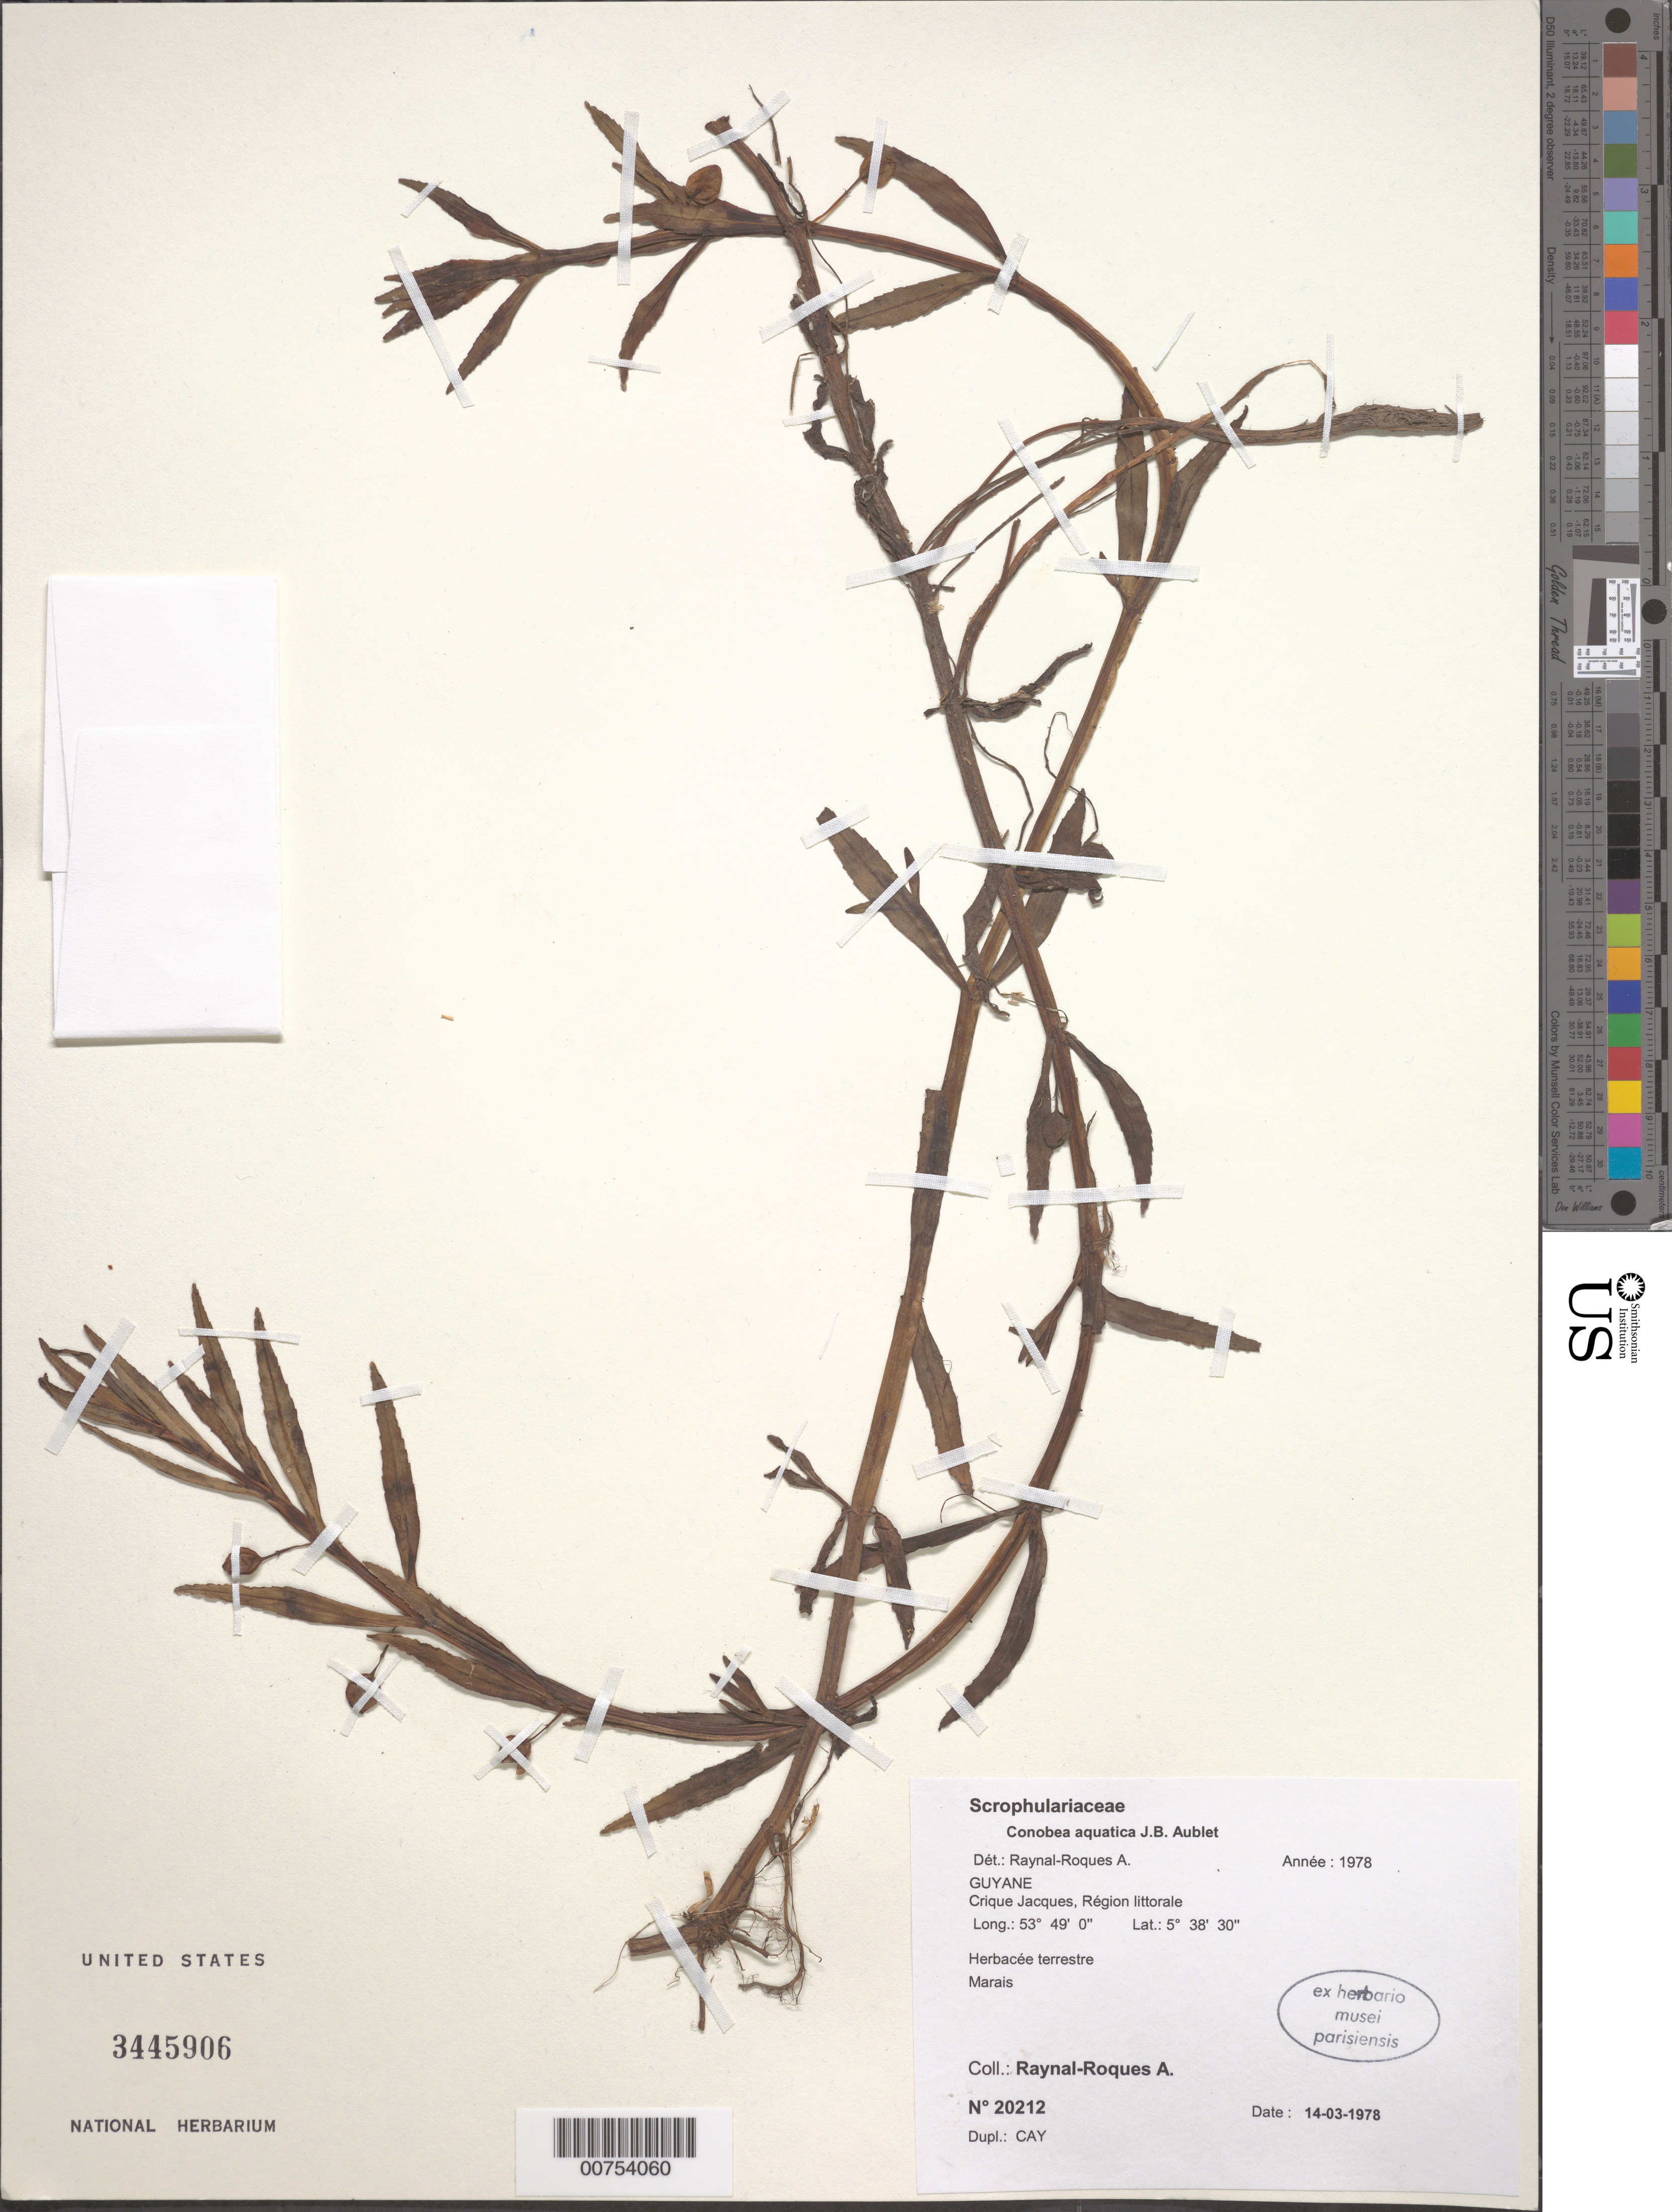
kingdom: Plantae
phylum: Tracheophyta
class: Magnoliopsida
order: Lamiales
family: Plantaginaceae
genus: Conobea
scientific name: Conobea aquatica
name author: Aubl.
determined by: Raynal, A. M.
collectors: A. M. Raynal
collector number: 20212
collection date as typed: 14-Mar-78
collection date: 1978-03-14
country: French Guiana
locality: Crique Jacques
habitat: Marsh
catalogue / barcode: US 3445906